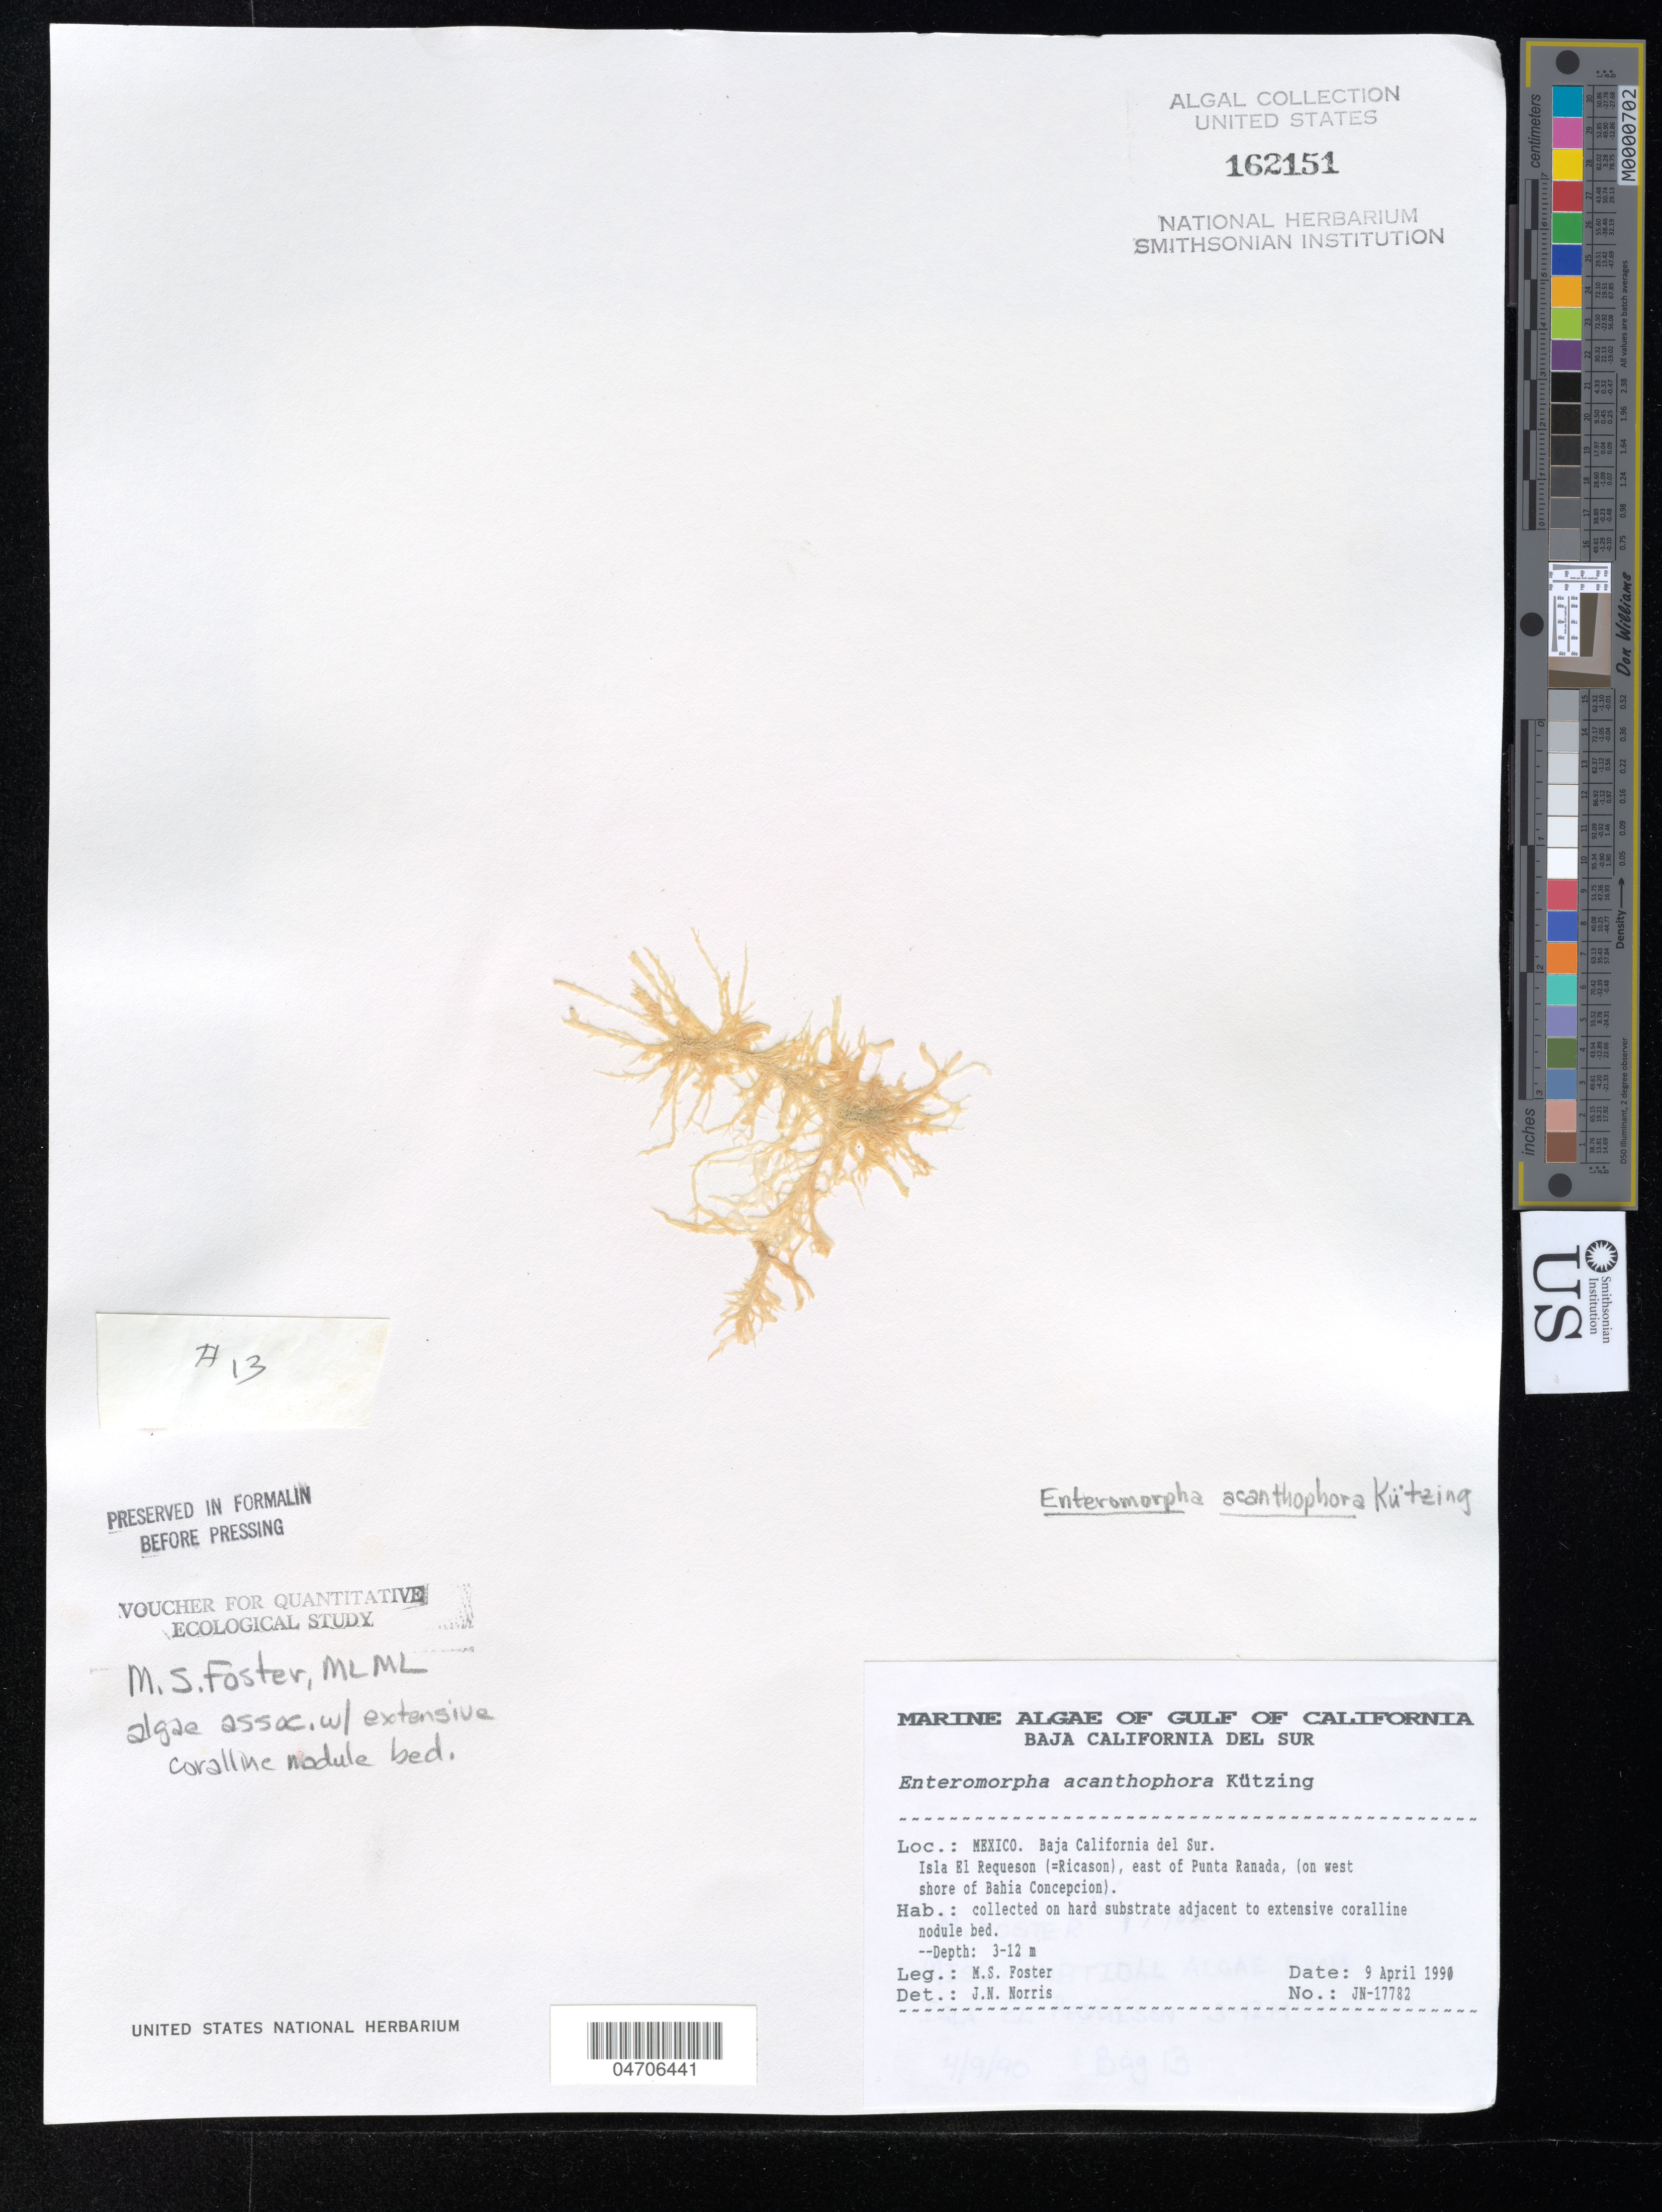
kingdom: Plantae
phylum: Chlorophyta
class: Ulvophyceae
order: Ulvales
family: Ulvaceae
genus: Ulva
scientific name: Ulva acanthophora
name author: (Kütz.) H.S. Hayden et al.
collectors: M. Foster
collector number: JN-17782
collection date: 1990-04-09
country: Mexico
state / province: Baja California Sur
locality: Gulf of California. Isla El Requeson (=Ricason), east of Punta Ranada, (on west shore of Bahia Concepcion).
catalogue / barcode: US 162151